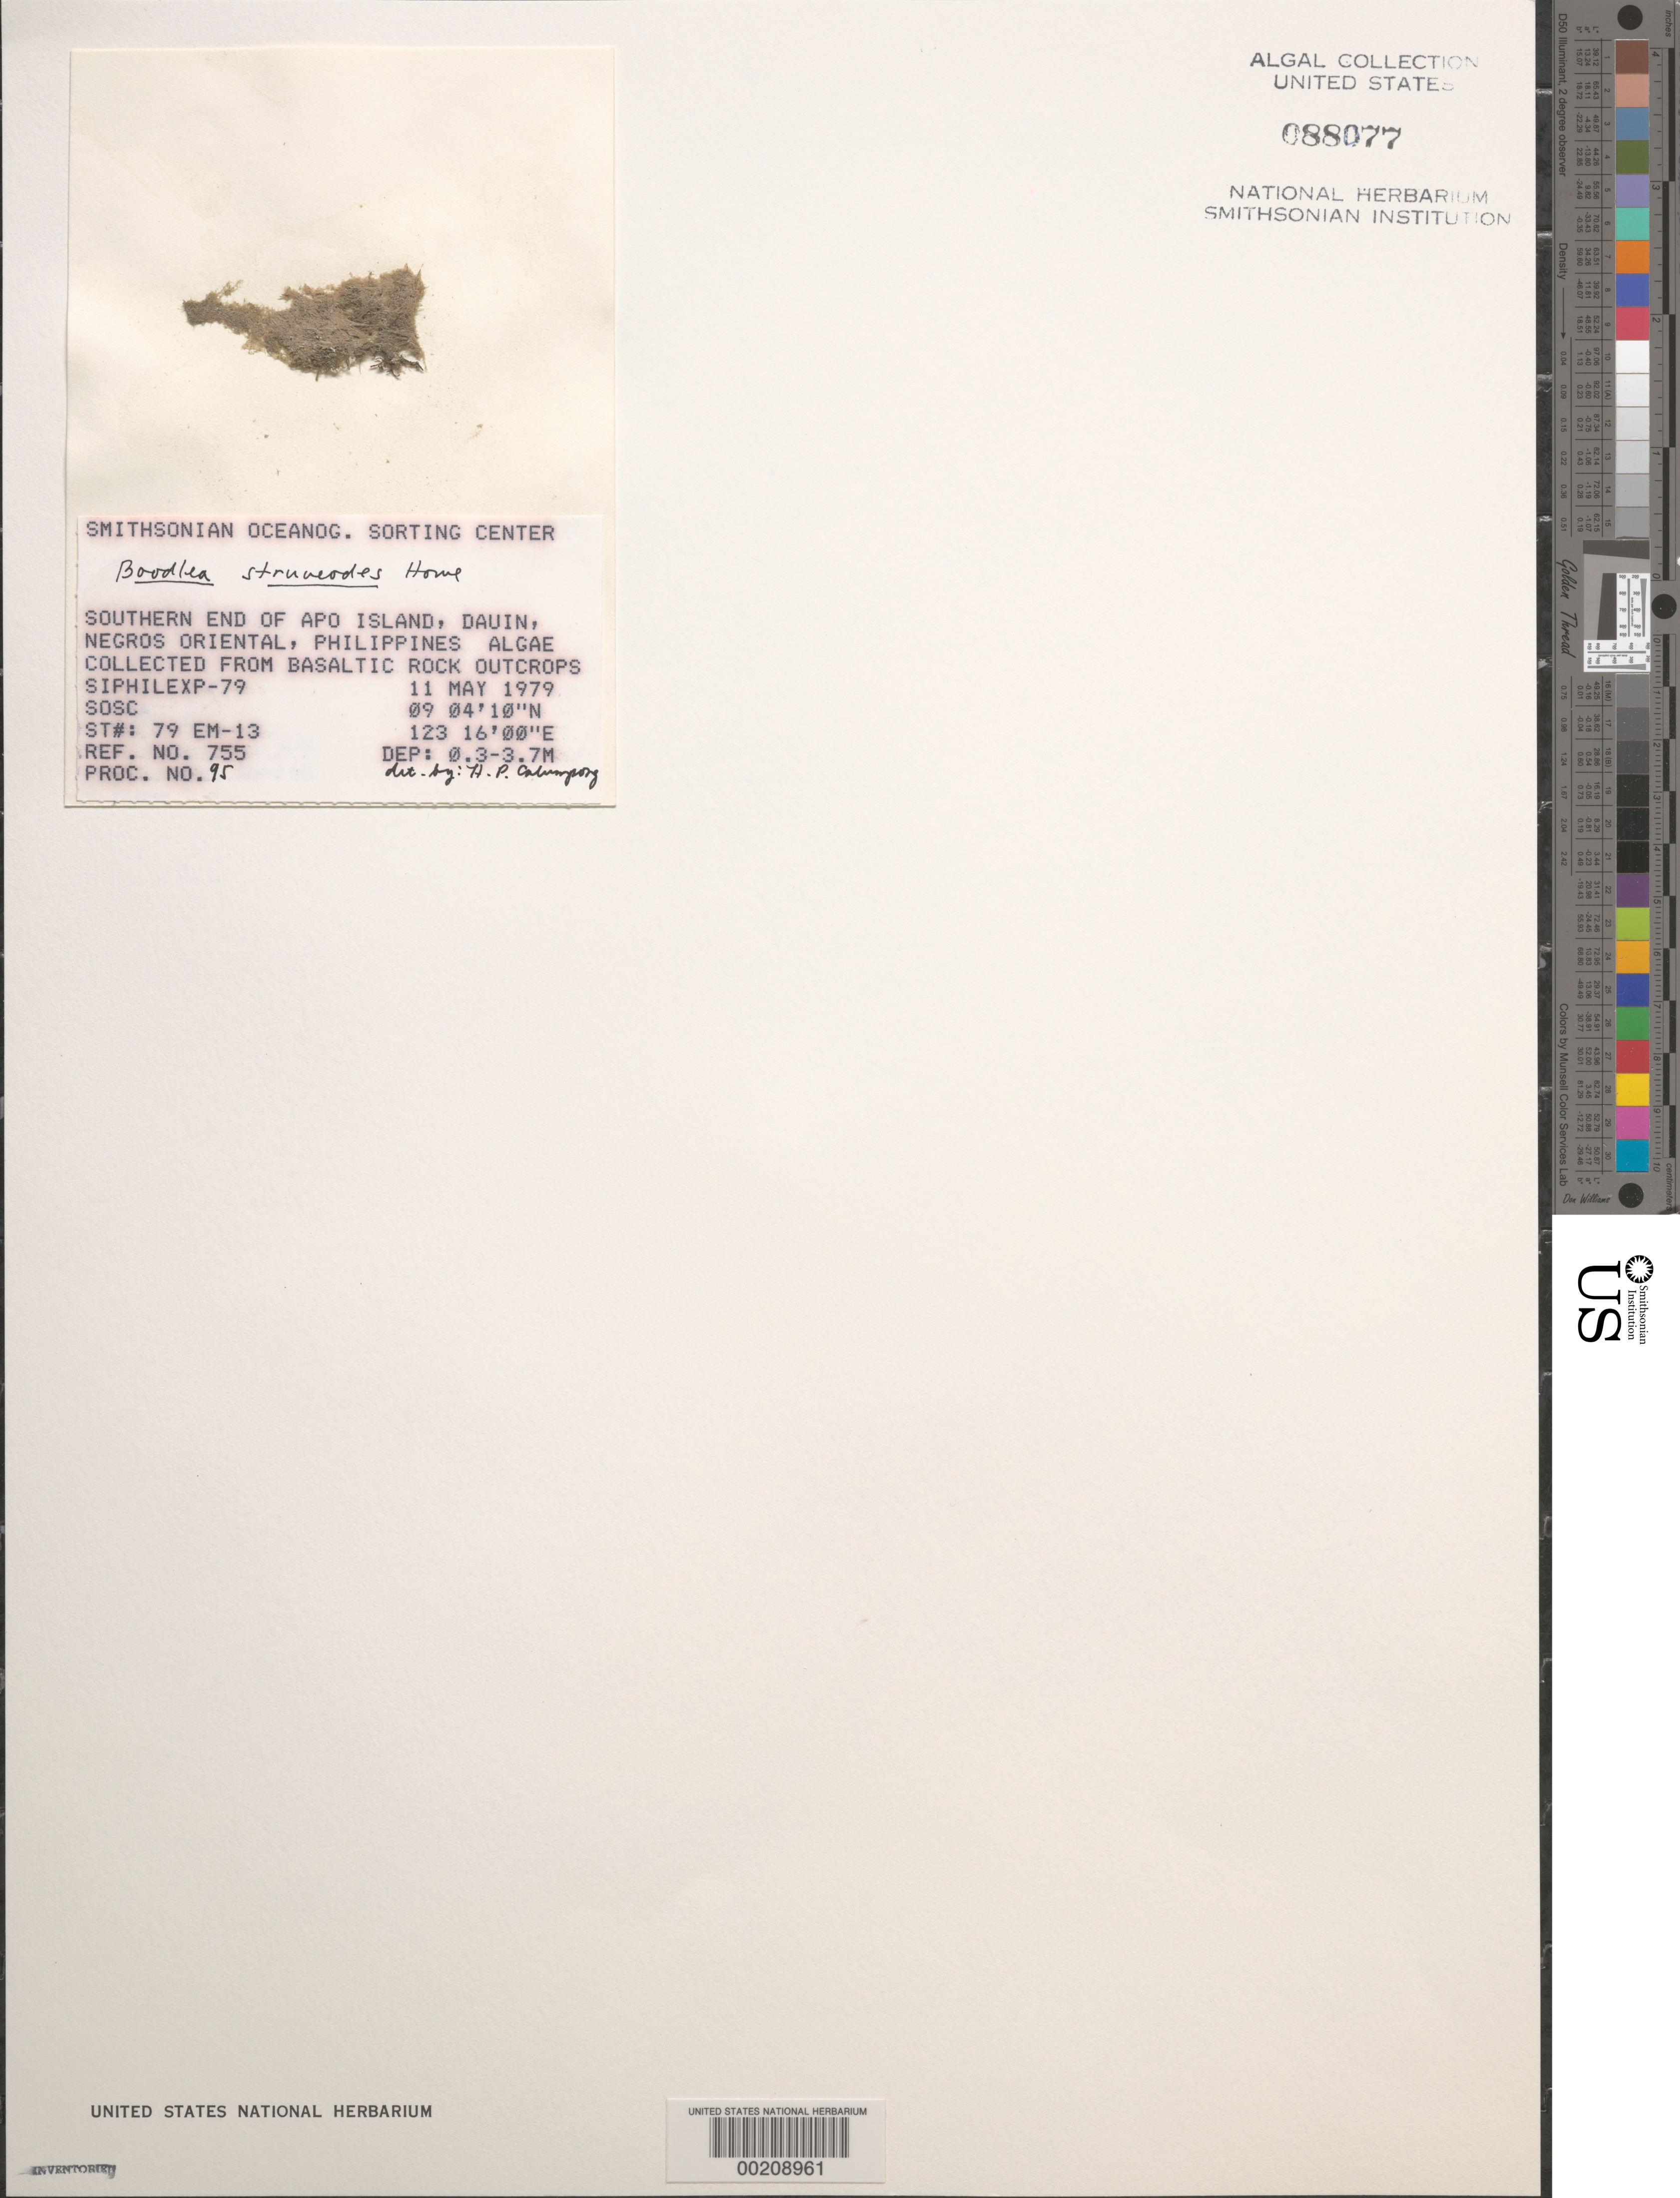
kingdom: Plantae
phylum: Chlorophyta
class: Ulvophyceae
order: Siphonocladales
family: Boodleaceae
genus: Boodlea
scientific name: Boodlea struveoides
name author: M. Howe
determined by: Calumpong, H. P.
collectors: SOSC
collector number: Station 79 Em-13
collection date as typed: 11 May 1979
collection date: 1979-05-11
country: Philippines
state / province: Central Visayas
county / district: Negros Oriental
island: Negros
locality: Apo Island, Dauin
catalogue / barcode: US 88077